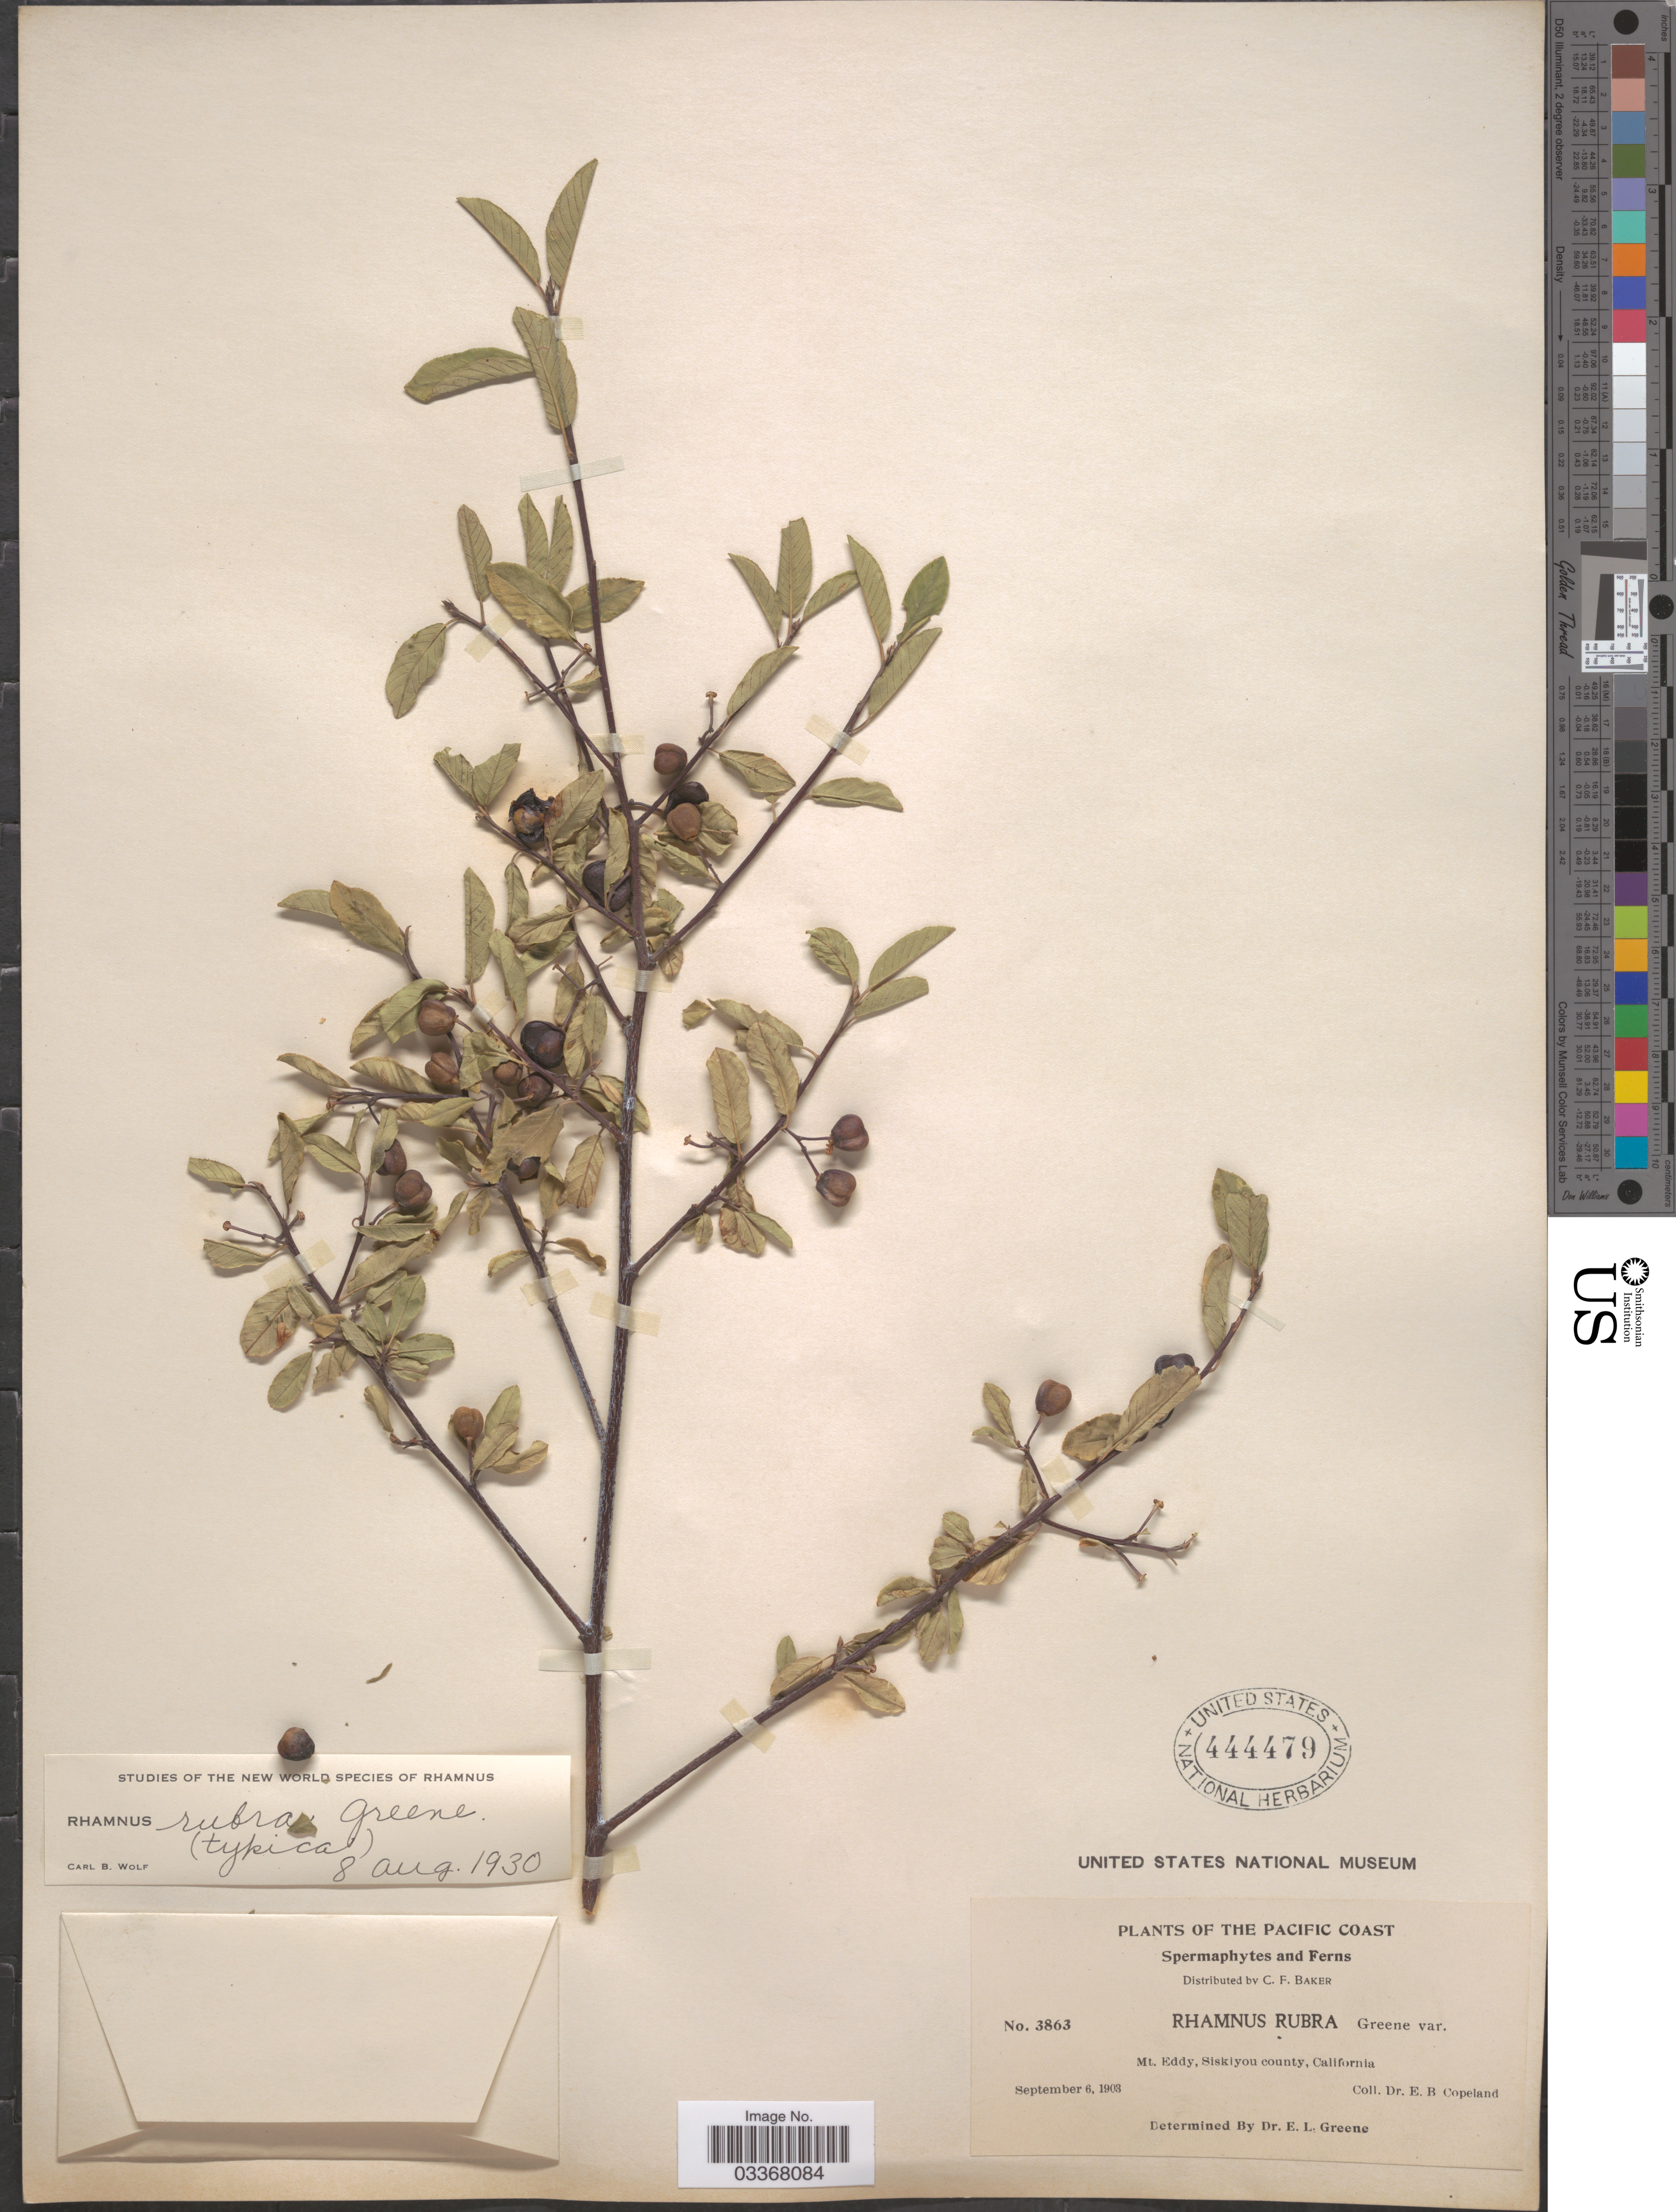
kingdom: Plantae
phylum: Tracheophyta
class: Magnoliopsida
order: Rosales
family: Rhamnaceae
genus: Frangula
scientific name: Frangula rubra subsp. rubra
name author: (Greene) Grubov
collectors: E. B. Copeland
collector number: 3863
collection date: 1903-09-06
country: United States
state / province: California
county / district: Siskiyou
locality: The Pacific Coast, Mt. Eddy, Siskiyou county.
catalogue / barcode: US 444479